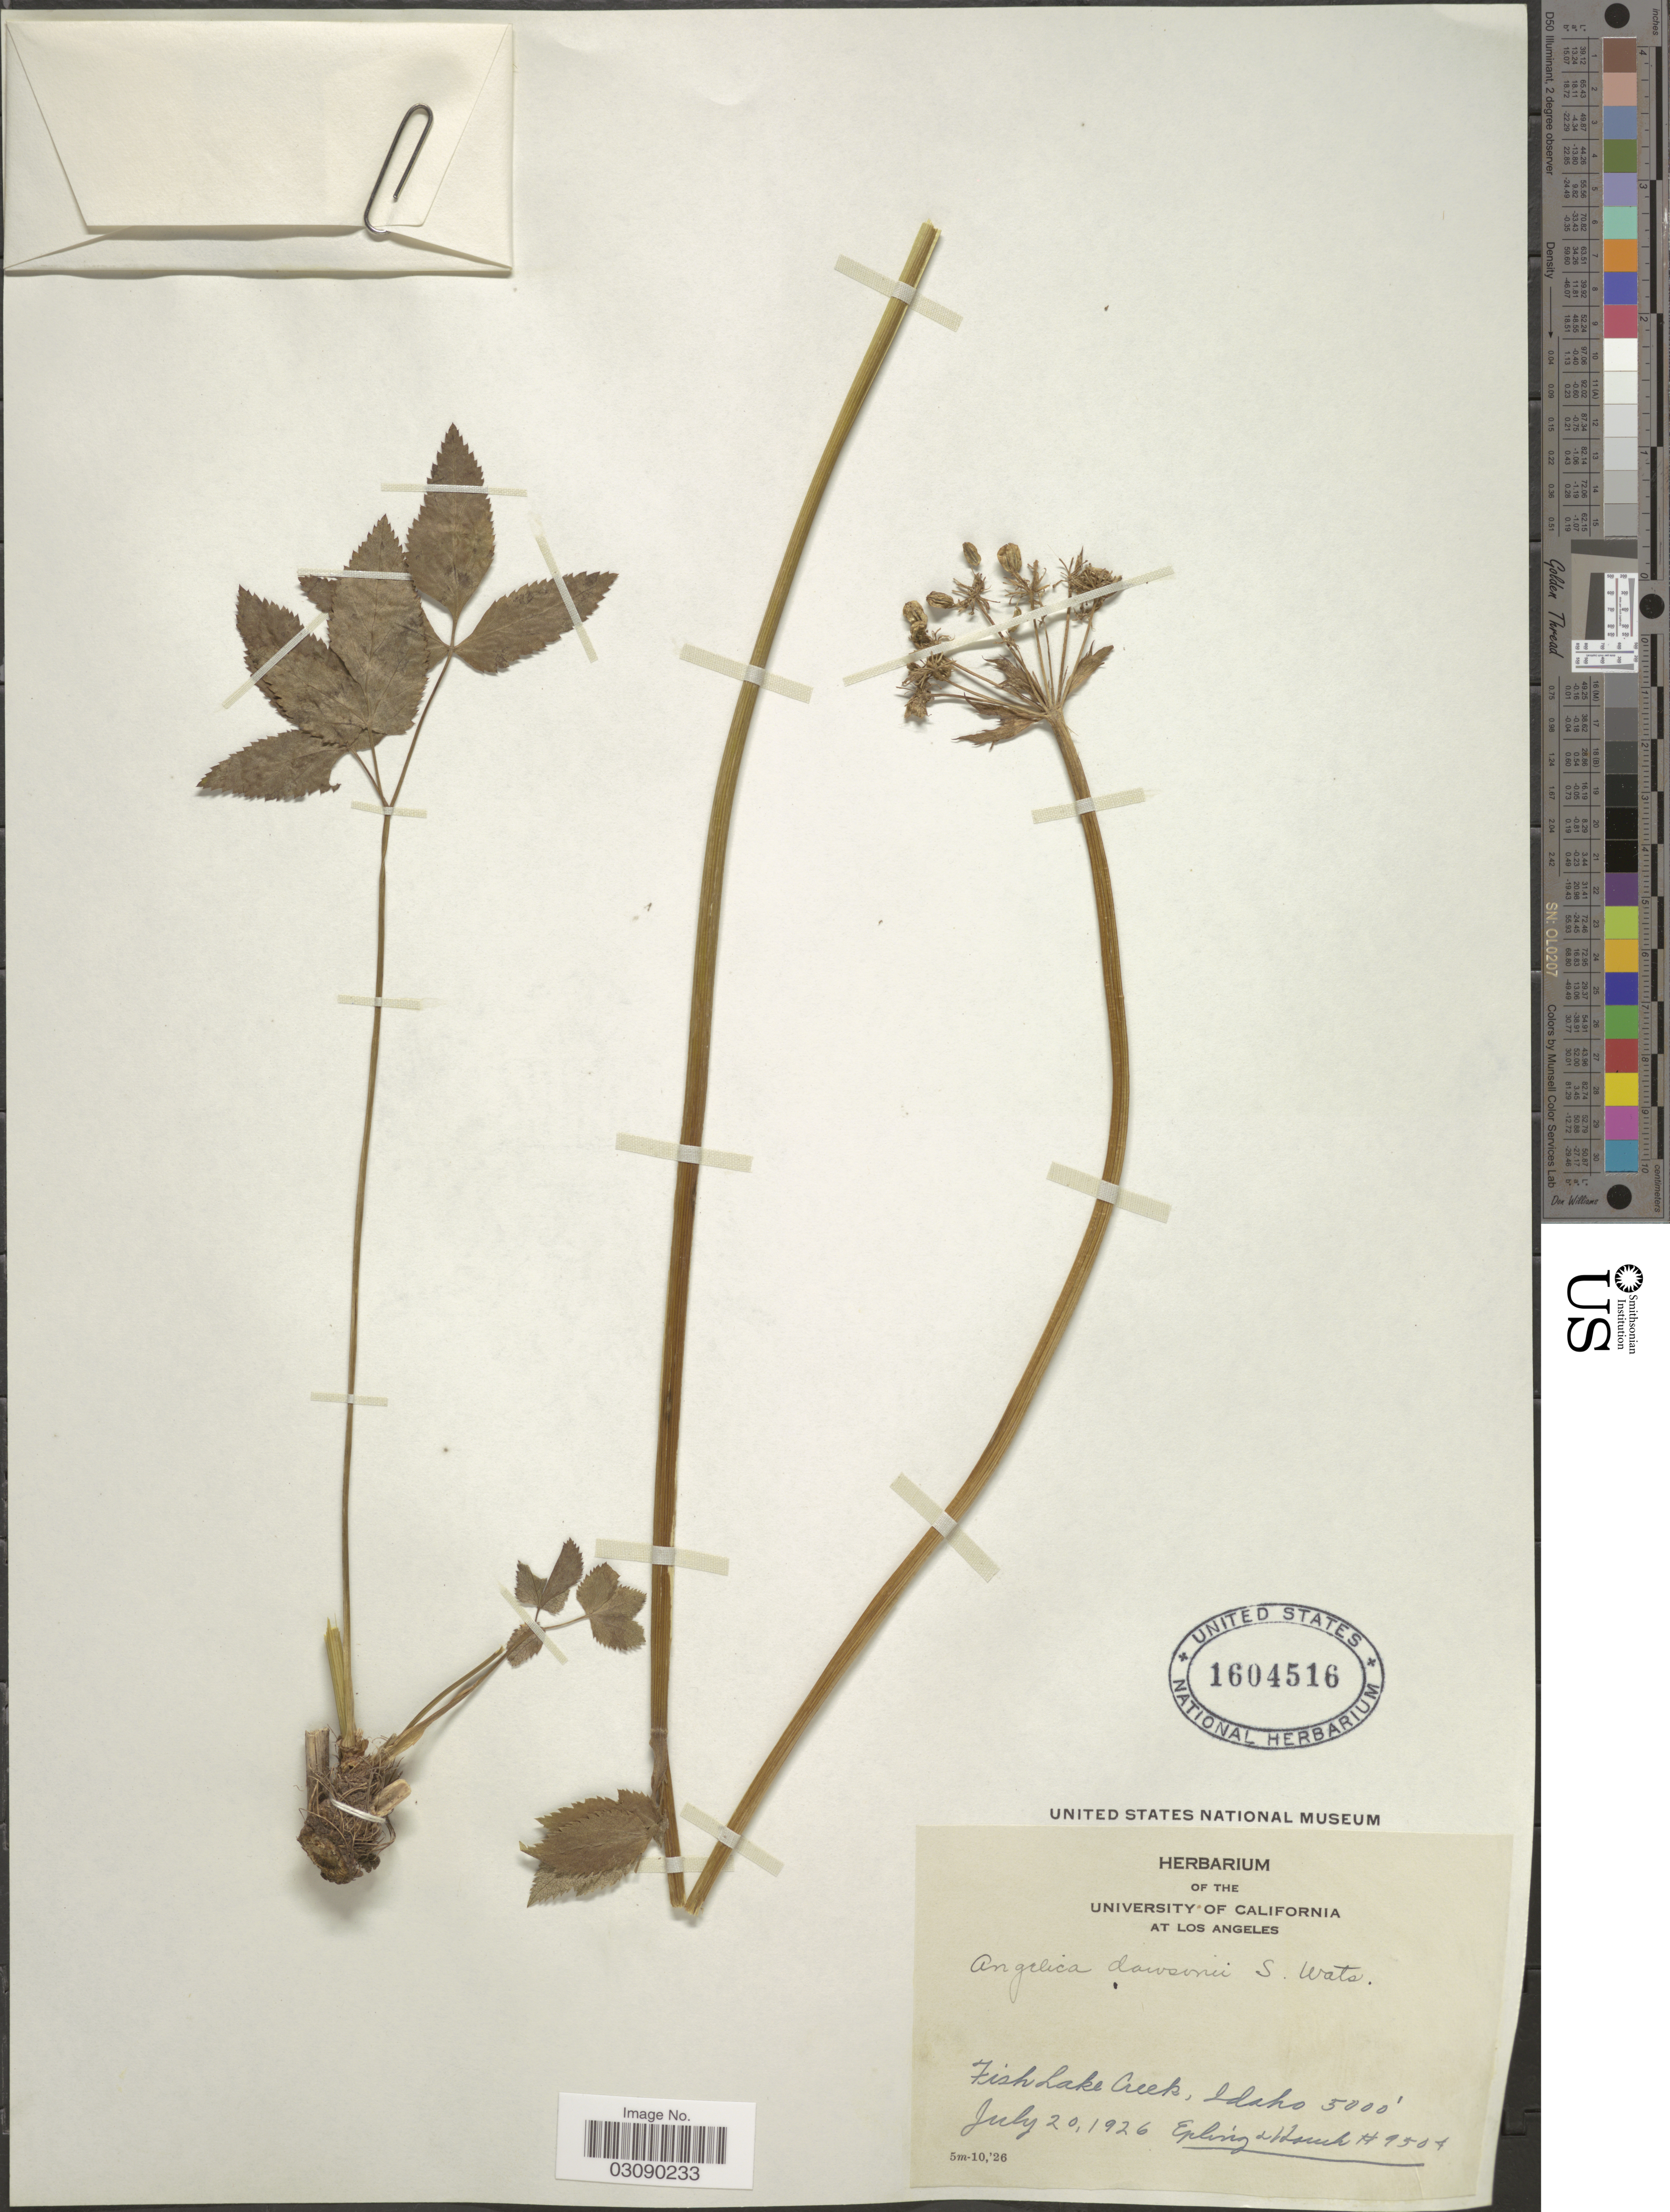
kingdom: Plantae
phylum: Tracheophyta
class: Magnoliopsida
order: Apiales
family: Apiaceae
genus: Angelica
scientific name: Angelica dawsonii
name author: S. Watson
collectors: -- Epling & -. Hauch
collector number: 9504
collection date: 1926-07-20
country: United States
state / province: Idaho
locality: Fish Lake Creek.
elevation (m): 1524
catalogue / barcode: US 1604516